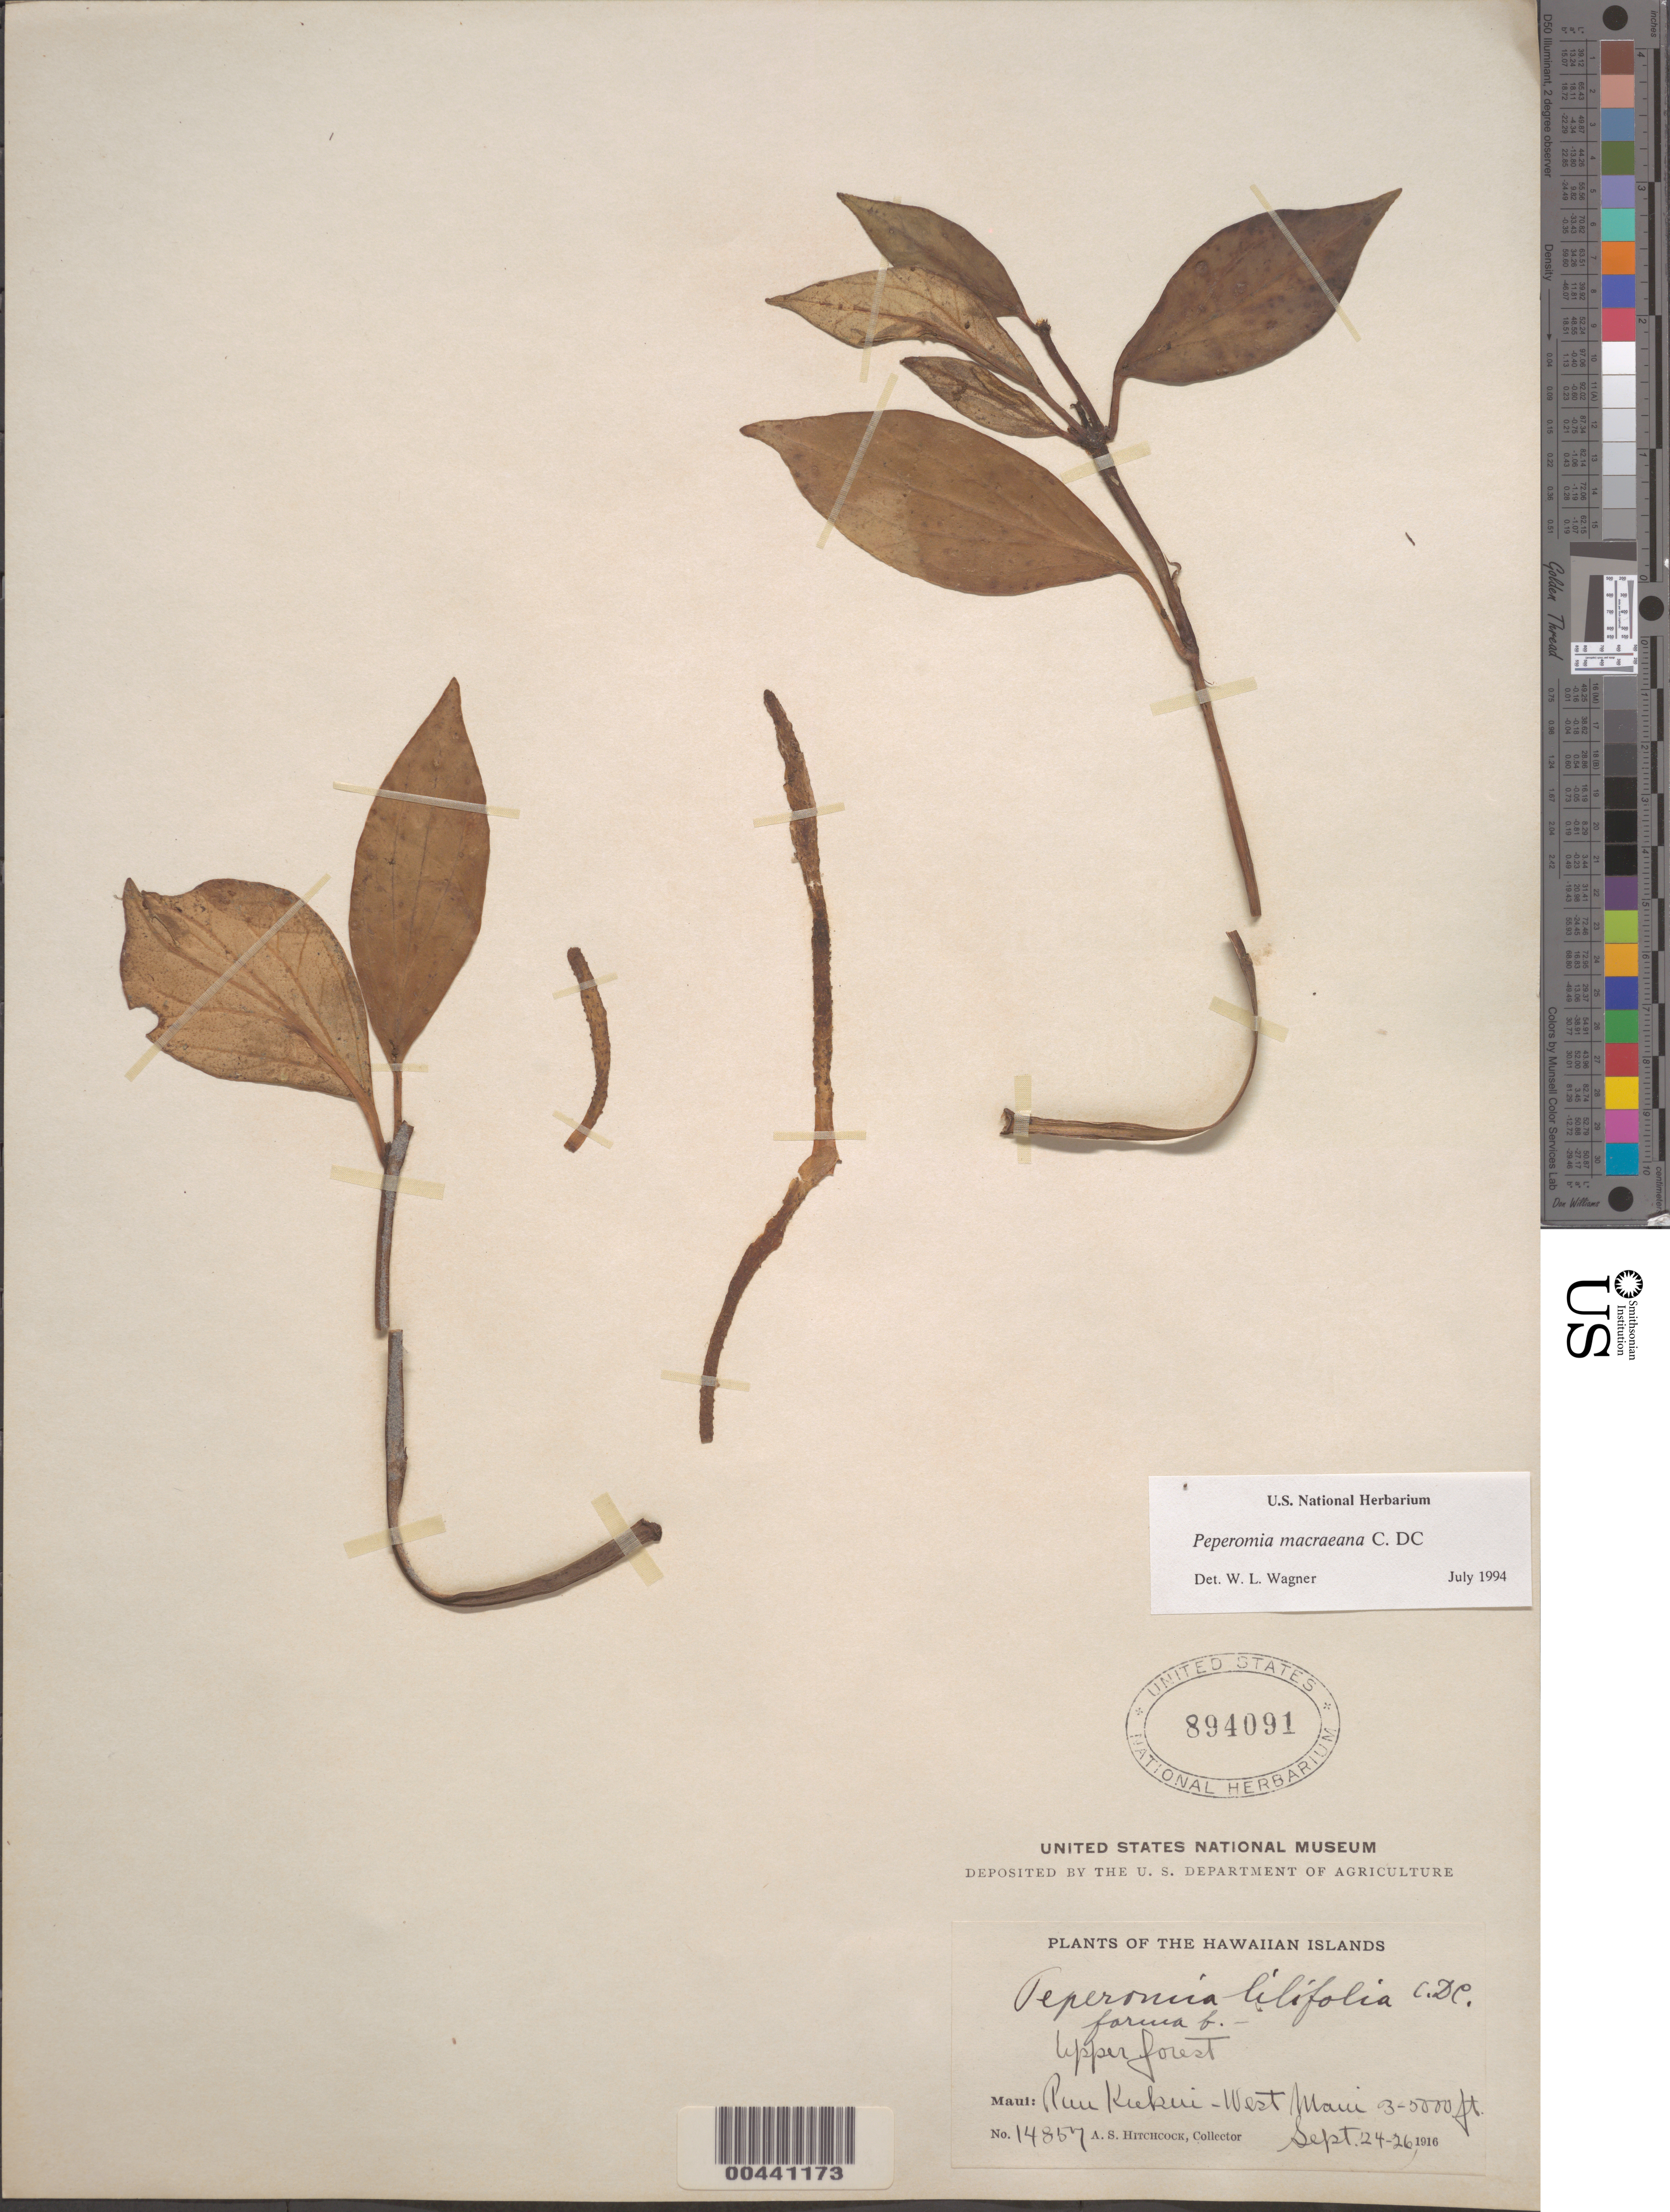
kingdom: Plantae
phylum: Tracheophyta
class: Magnoliopsida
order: Piperales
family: Piperaceae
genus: Peperomia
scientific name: Peperomia macraeana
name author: C. DC.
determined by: Wagner, W. L., (BOT), Smithsonian Institution - National Museum of Natural History (UNITED STATES)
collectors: A. S. Hitchcock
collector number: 14857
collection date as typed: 24 Sep 1916 to 26 Sep 1916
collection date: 1916-09-24/1916-09-26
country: United States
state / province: Hawaii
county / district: Maui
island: Maui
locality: Puu Kukui, W Maui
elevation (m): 914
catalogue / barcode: US 894091